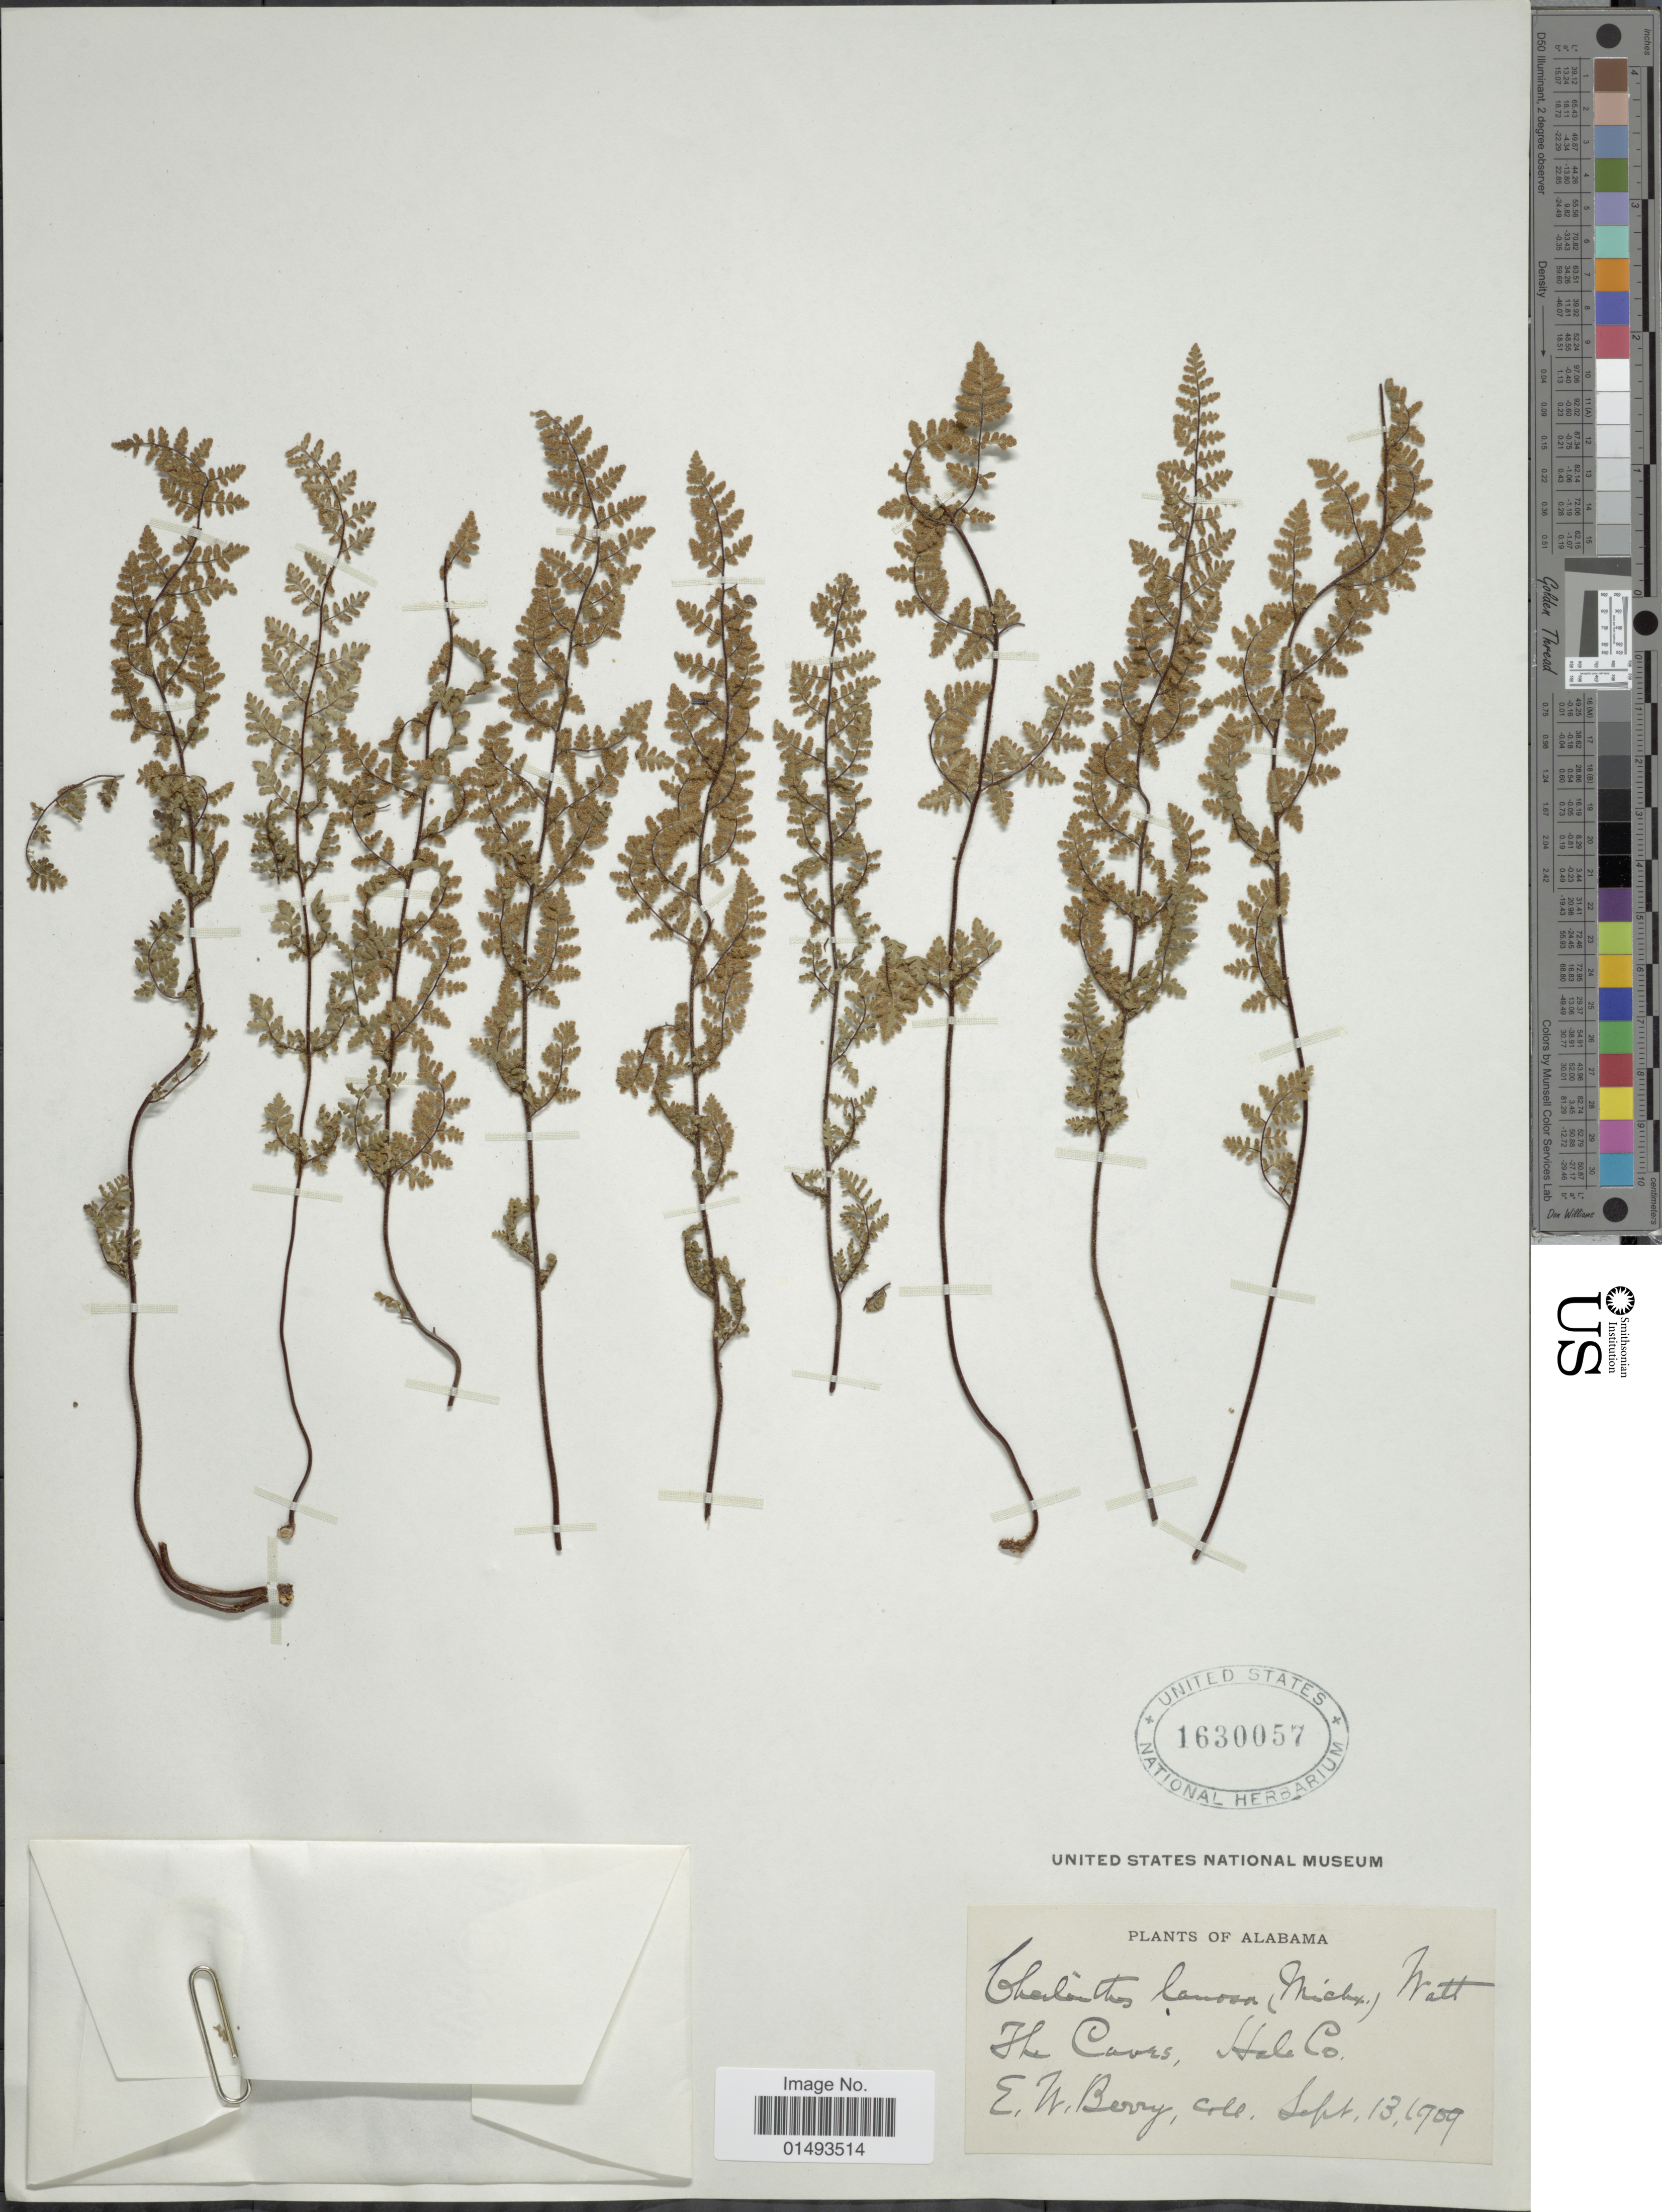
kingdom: Plantae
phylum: Tracheophyta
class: Polypodiopsida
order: Polypodiales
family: Pteridaceae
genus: Myriopteris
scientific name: Myriopteris lanosa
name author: (Michx.) Grusz & Windham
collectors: E. Berry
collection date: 1909-09-13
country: United States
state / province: Alabama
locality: Plants of Alabama, The Caves, Hale Co.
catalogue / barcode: US 1630057